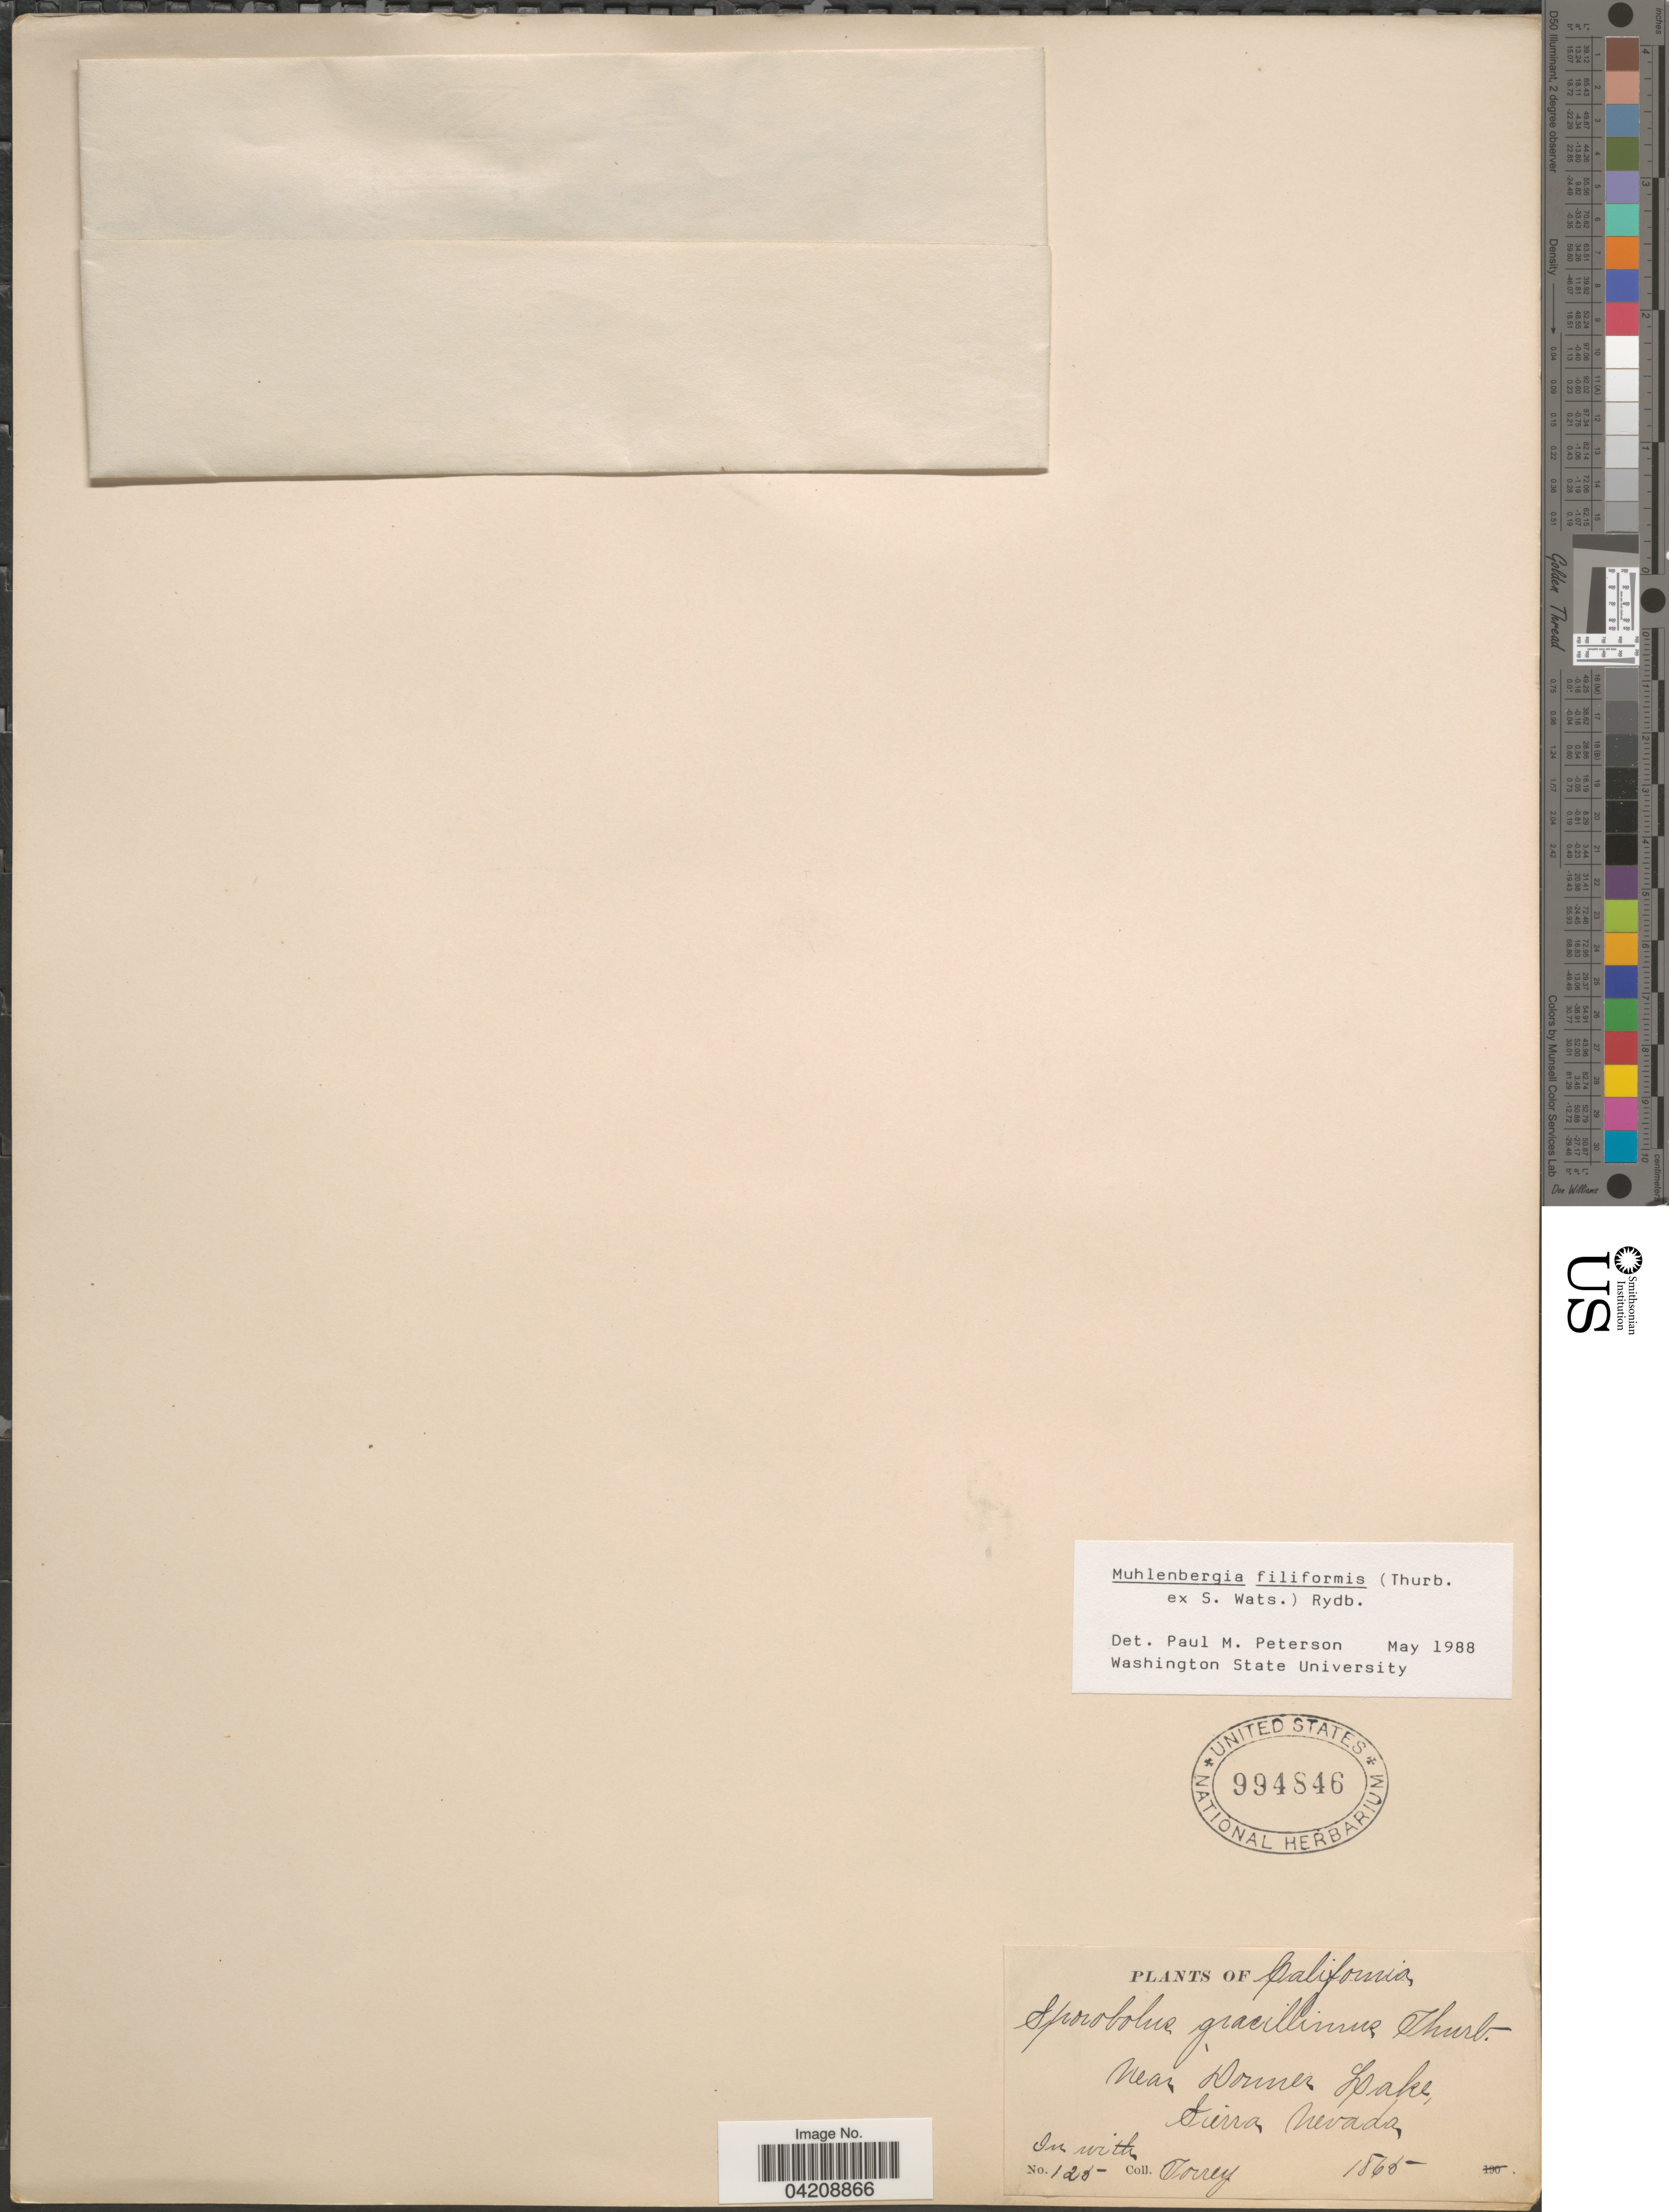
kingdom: Plantae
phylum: Tracheophyta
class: Liliopsida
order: Poales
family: Poaceae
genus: Muhlenbergia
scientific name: Muhlenbergia filiformis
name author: (Thurb. ex S. Watson) Rydb.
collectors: J. Torrey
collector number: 125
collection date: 1865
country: United States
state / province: California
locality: Near Donner Lake, Sierra Nevada.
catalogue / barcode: US 994846